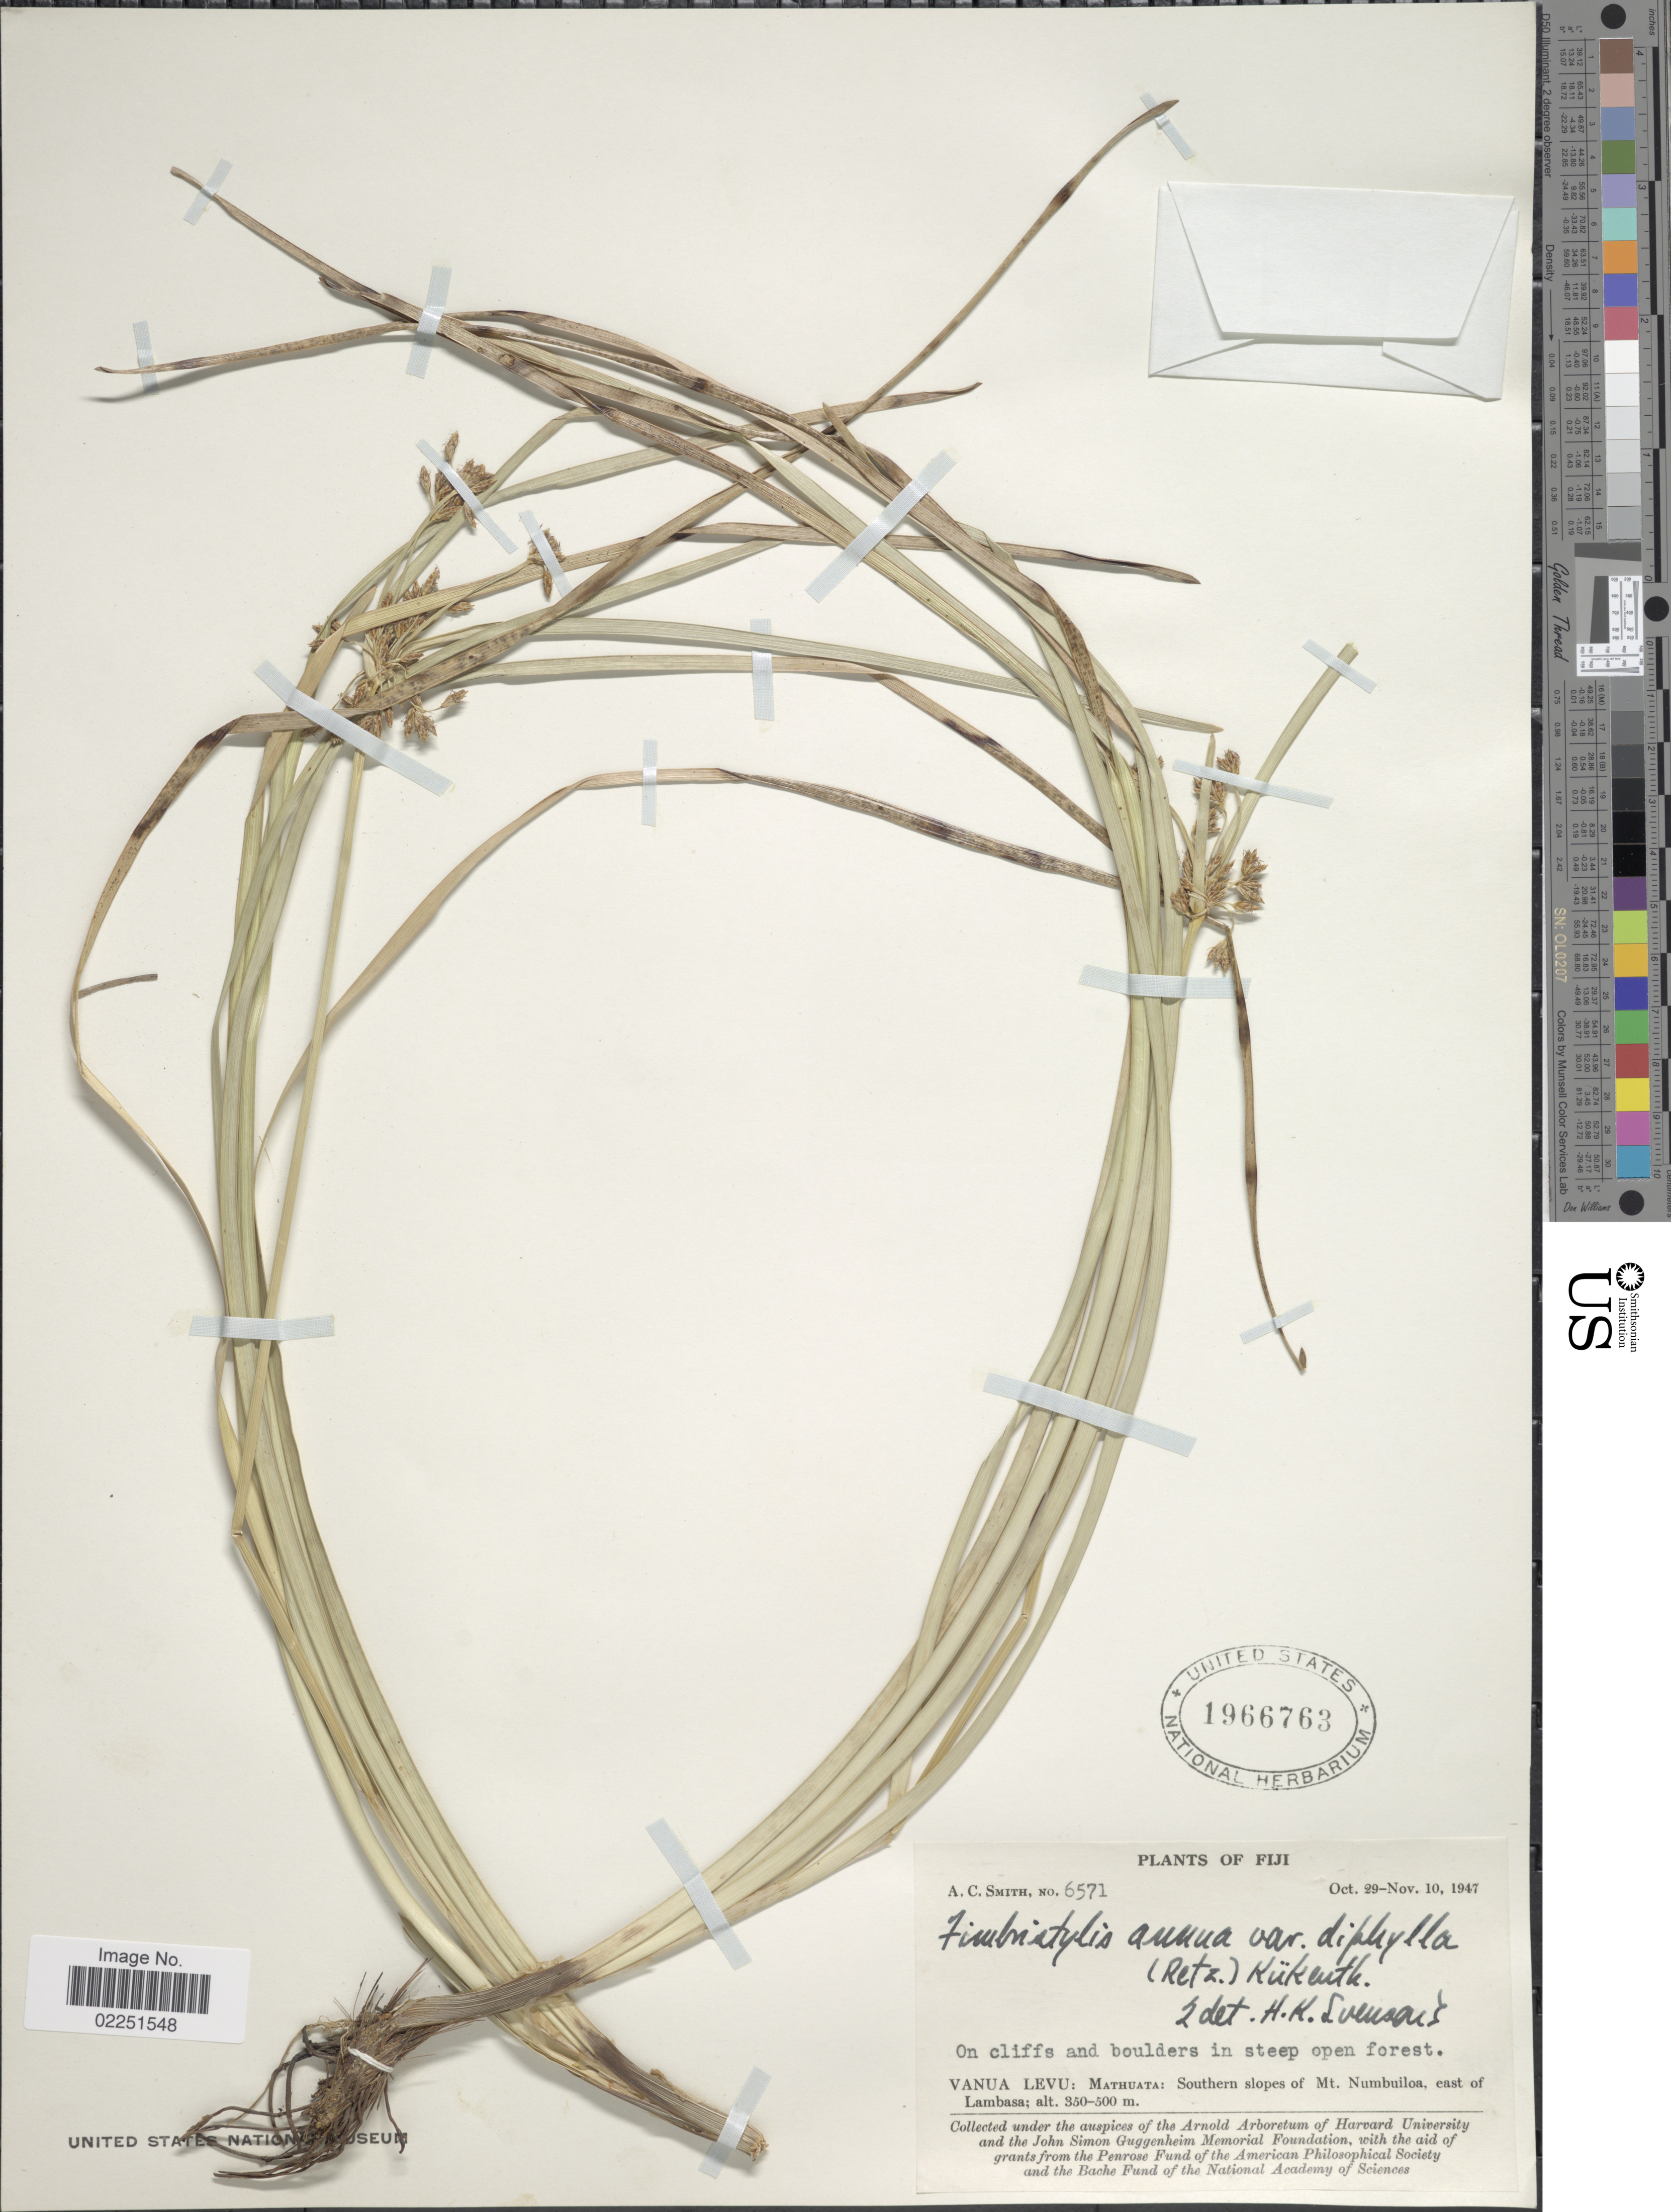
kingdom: Plantae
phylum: Tracheophyta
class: Liliopsida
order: Poales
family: Cyperaceae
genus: Fimbristylis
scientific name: Fimbristylis complanata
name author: (Retz.) Link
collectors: A. C. Smith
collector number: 6571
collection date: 1947-10-29/1947-11-10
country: Fiji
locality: Vanua Leva: Mathuata: Southern slopes of Mt. Numbuiloa, east of Lambasa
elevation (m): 350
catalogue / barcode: US 1966763